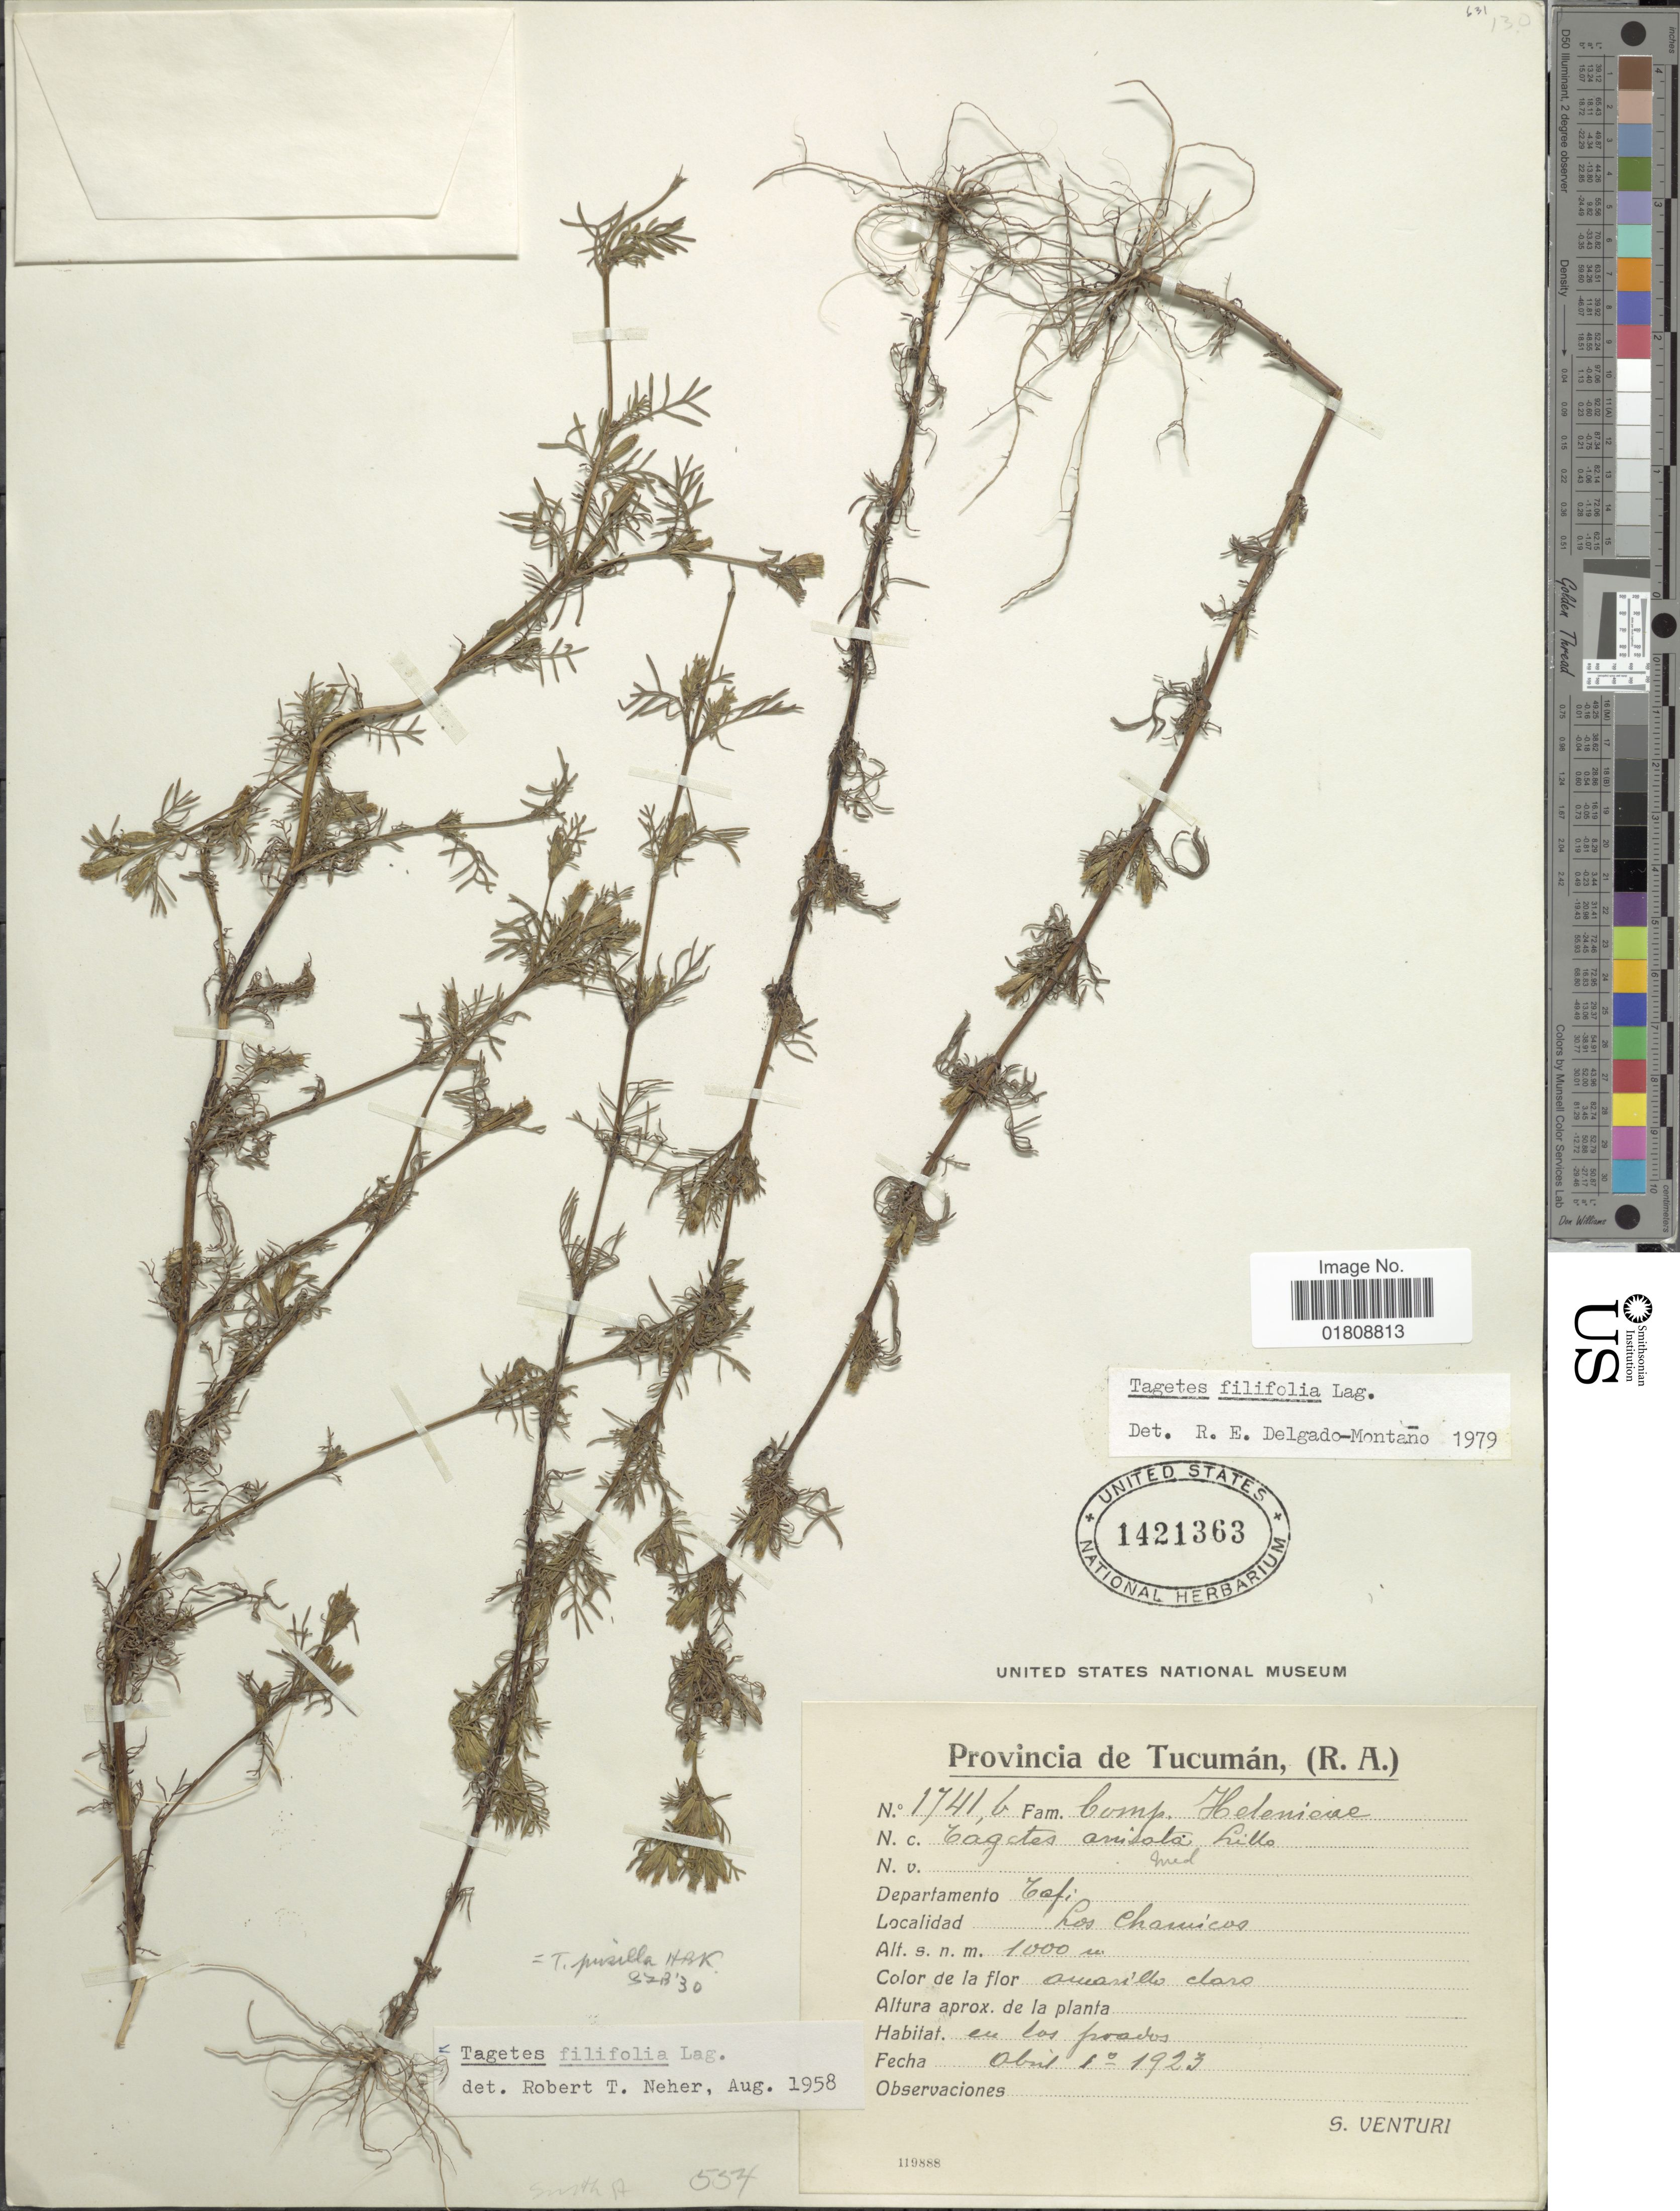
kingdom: Plantae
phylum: Tracheophyta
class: Magnoliopsida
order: Asterales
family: Asteraceae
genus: Tagetes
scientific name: Tagetes filifolia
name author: Lag.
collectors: S. Venturi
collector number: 1741b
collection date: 1923-04-10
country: Argentina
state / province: Tucuman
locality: Departamento Tafi, Los Chamicos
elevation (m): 1000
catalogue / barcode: US 1421363